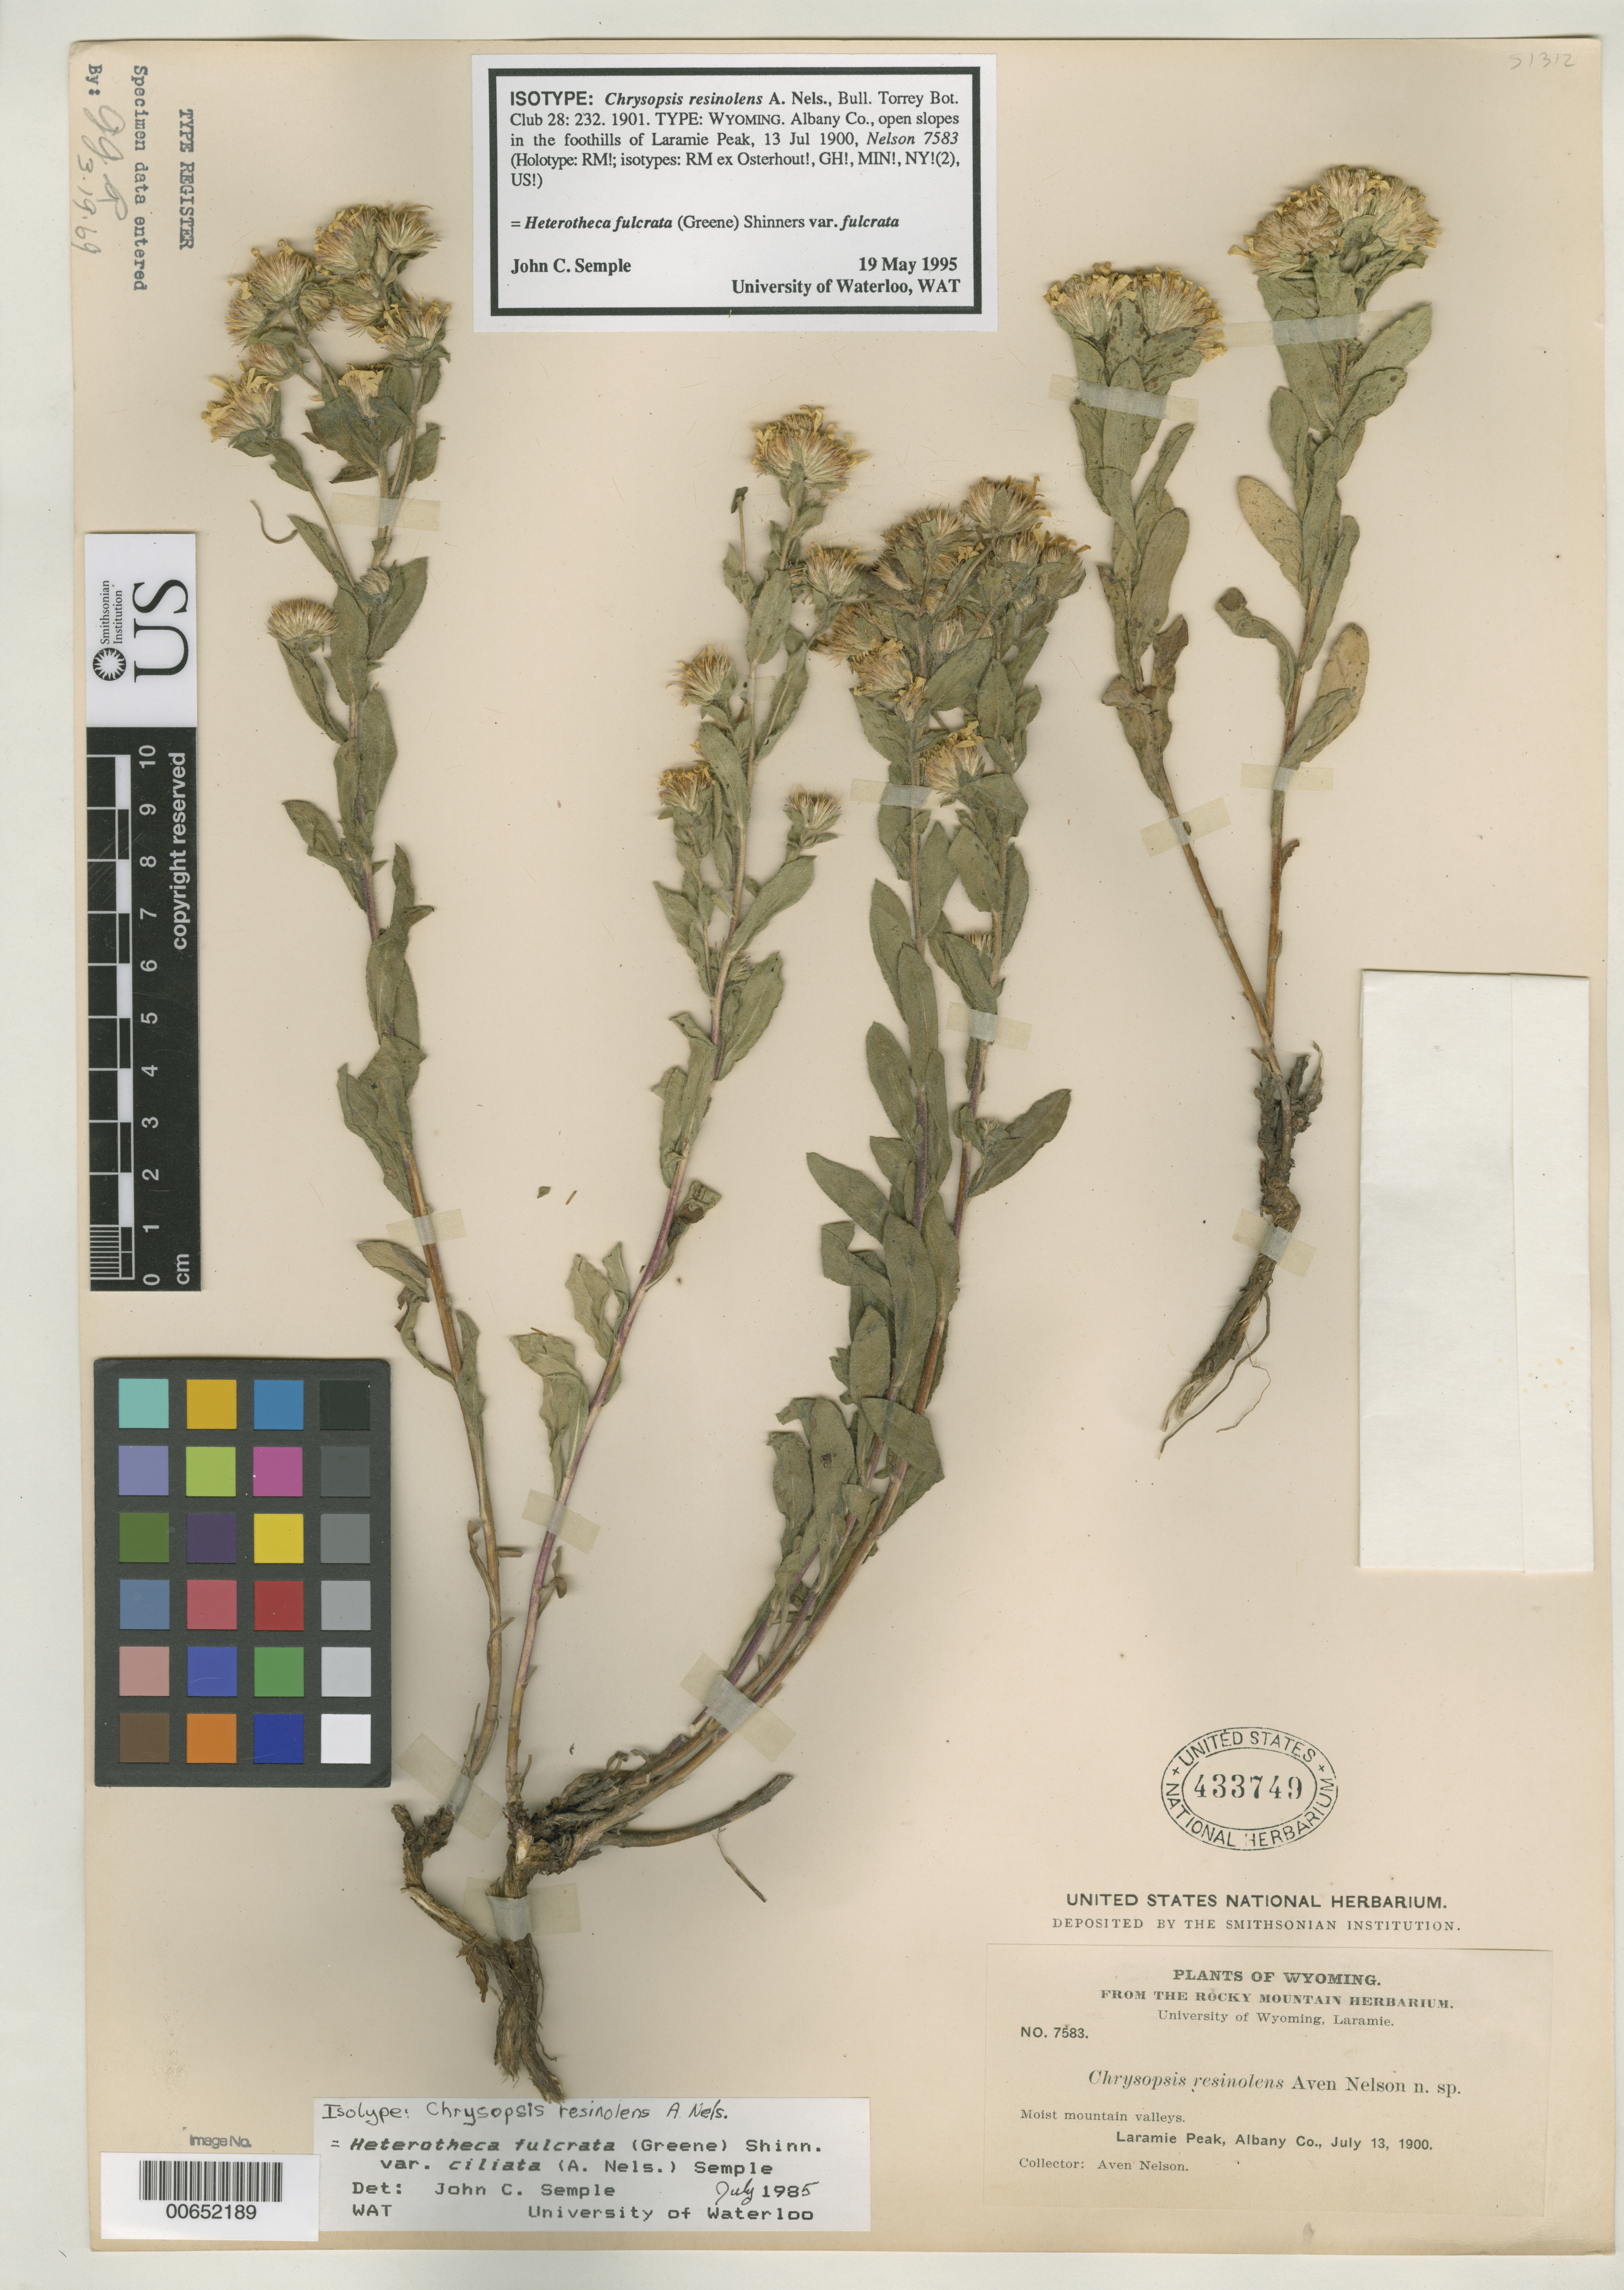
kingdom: Plantae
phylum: Tracheophyta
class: Magnoliopsida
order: Asterales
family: Asteraceae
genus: Chrysopsis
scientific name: Chrysopsis resinolens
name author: A. Nelson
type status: Isotype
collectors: A. Nelson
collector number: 7583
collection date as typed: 13 Jul 1900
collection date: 1900-07-13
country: United States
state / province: Wyoming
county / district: Albany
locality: Laramie Peak.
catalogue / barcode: US 433749